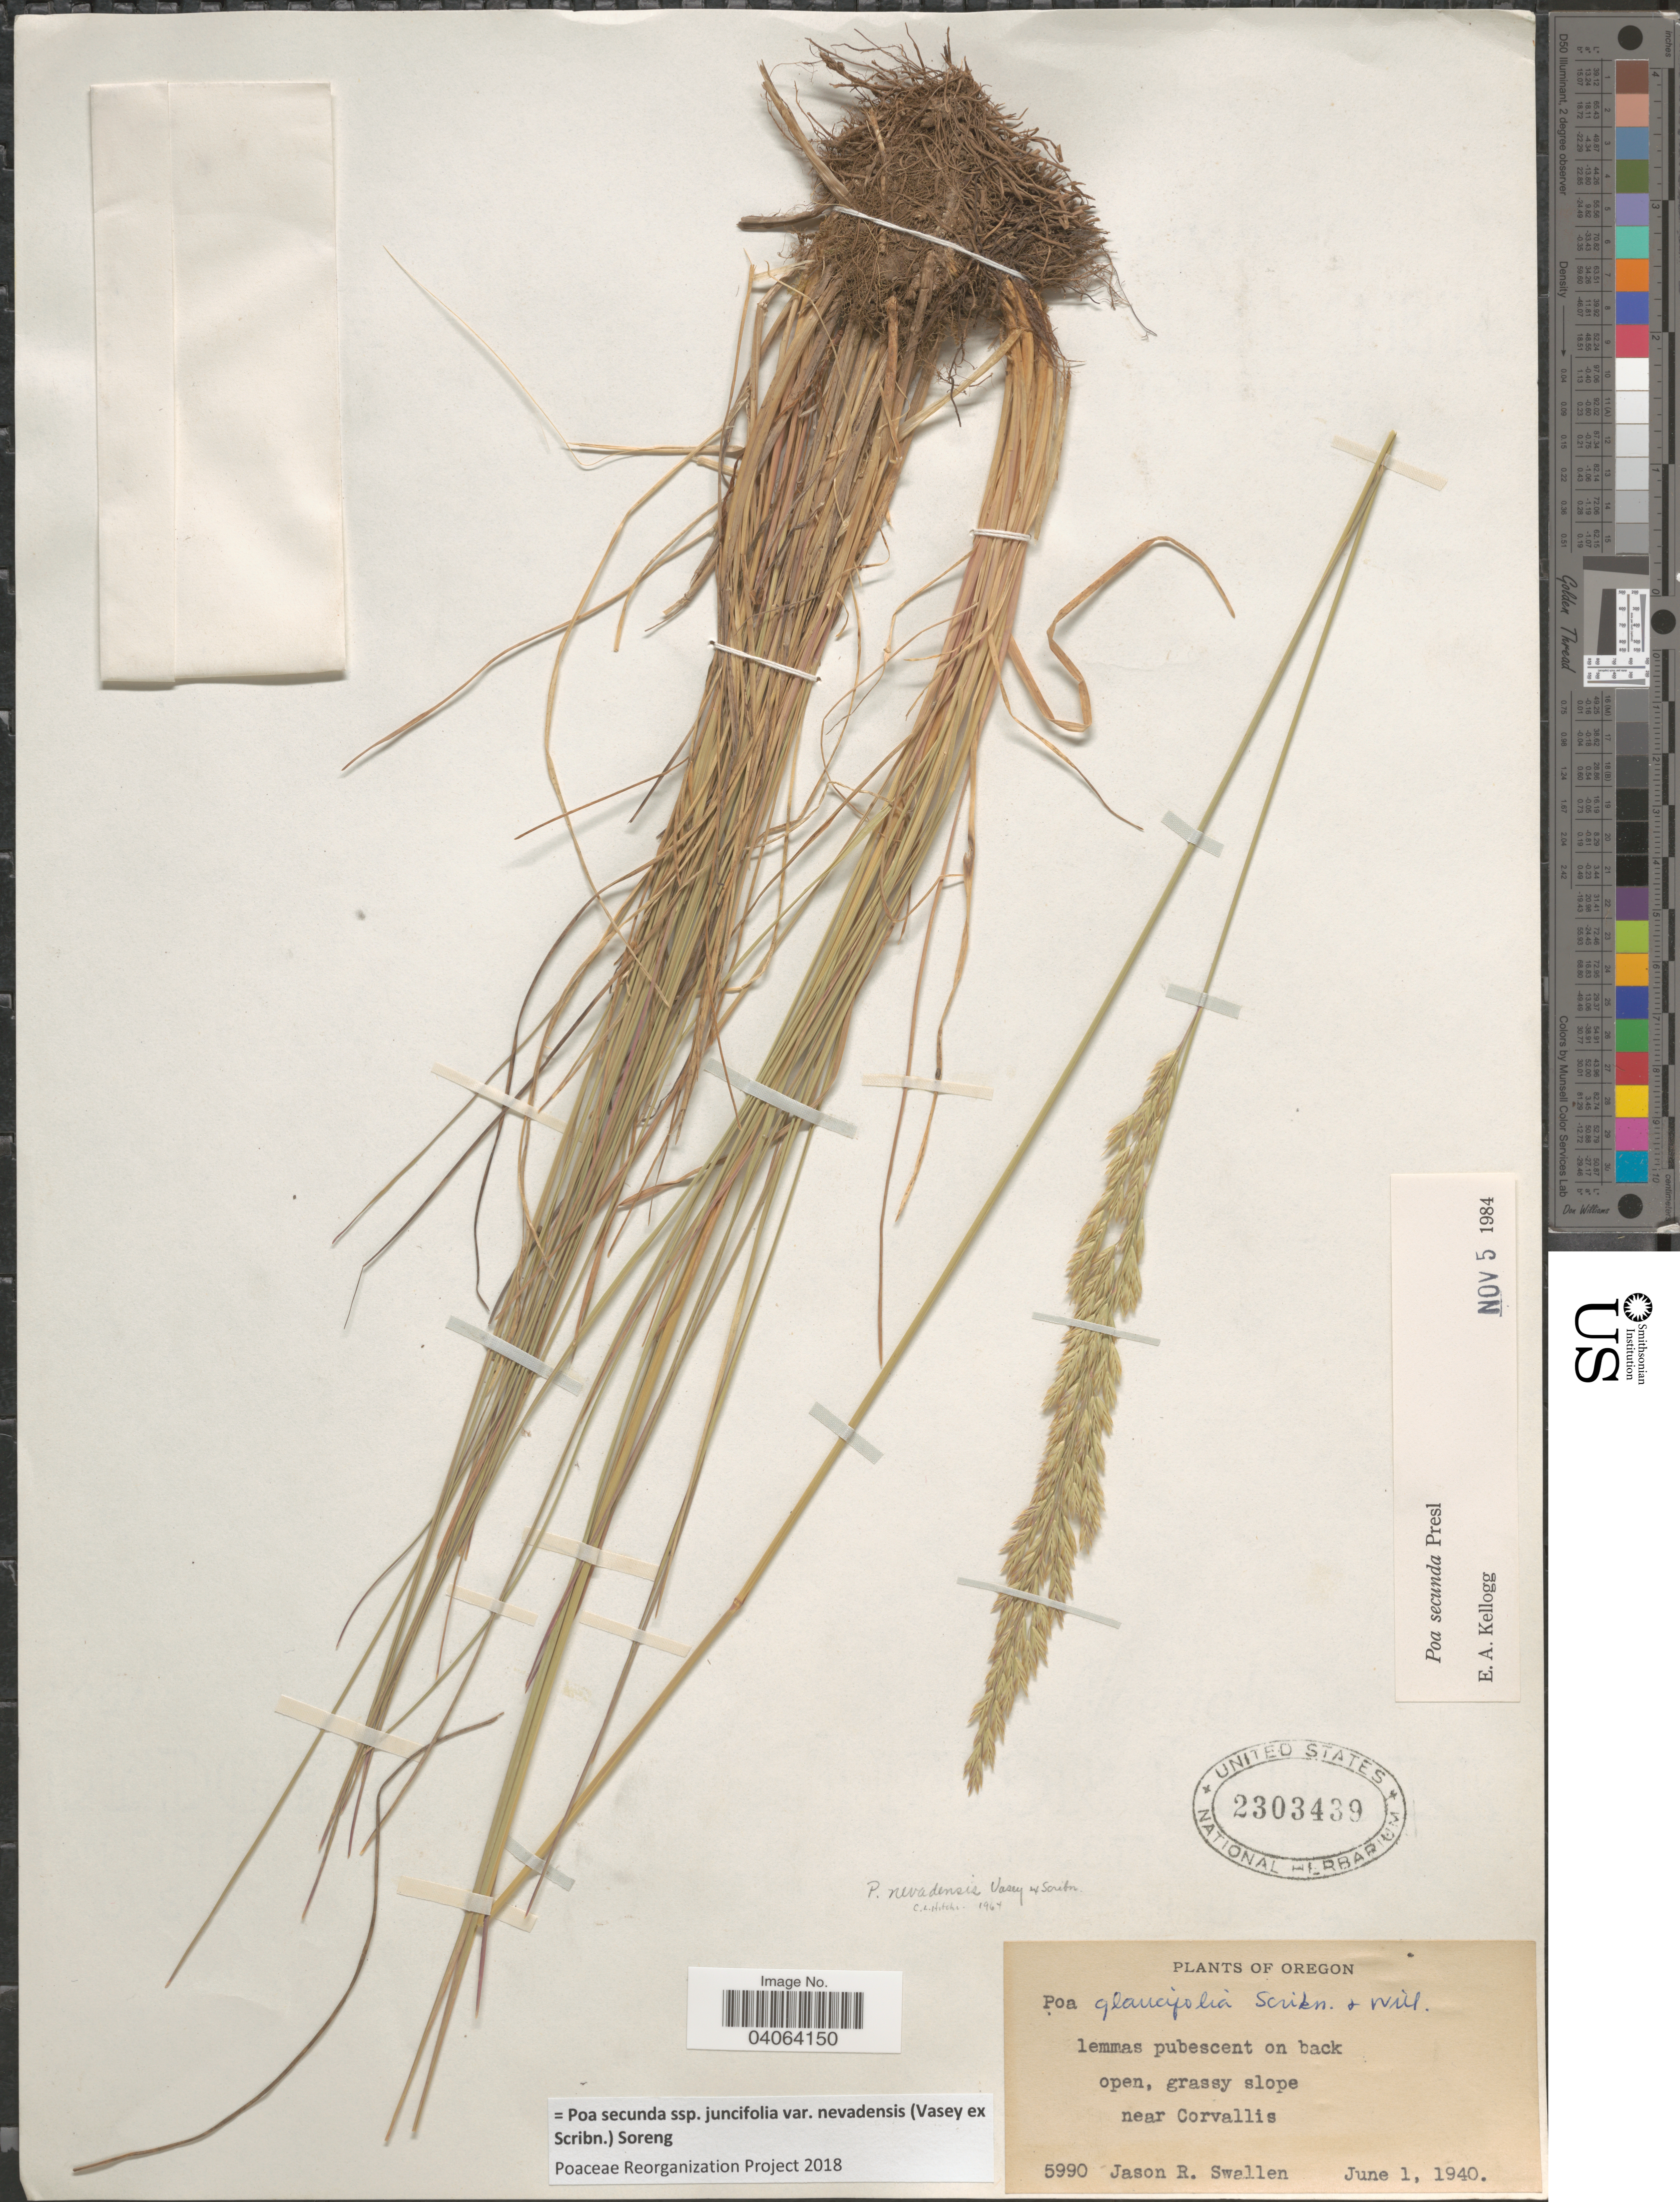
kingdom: Plantae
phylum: Tracheophyta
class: Liliopsida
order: Poales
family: Poaceae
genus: Poa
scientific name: Poa secunda subsp. juncifolia var. nevadensis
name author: (Vasey ex Scribn.) Soreng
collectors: J. R. Swallen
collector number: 5990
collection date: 1940-06-01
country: United States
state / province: Oregon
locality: Slope near Corvallis.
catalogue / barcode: US 2303439